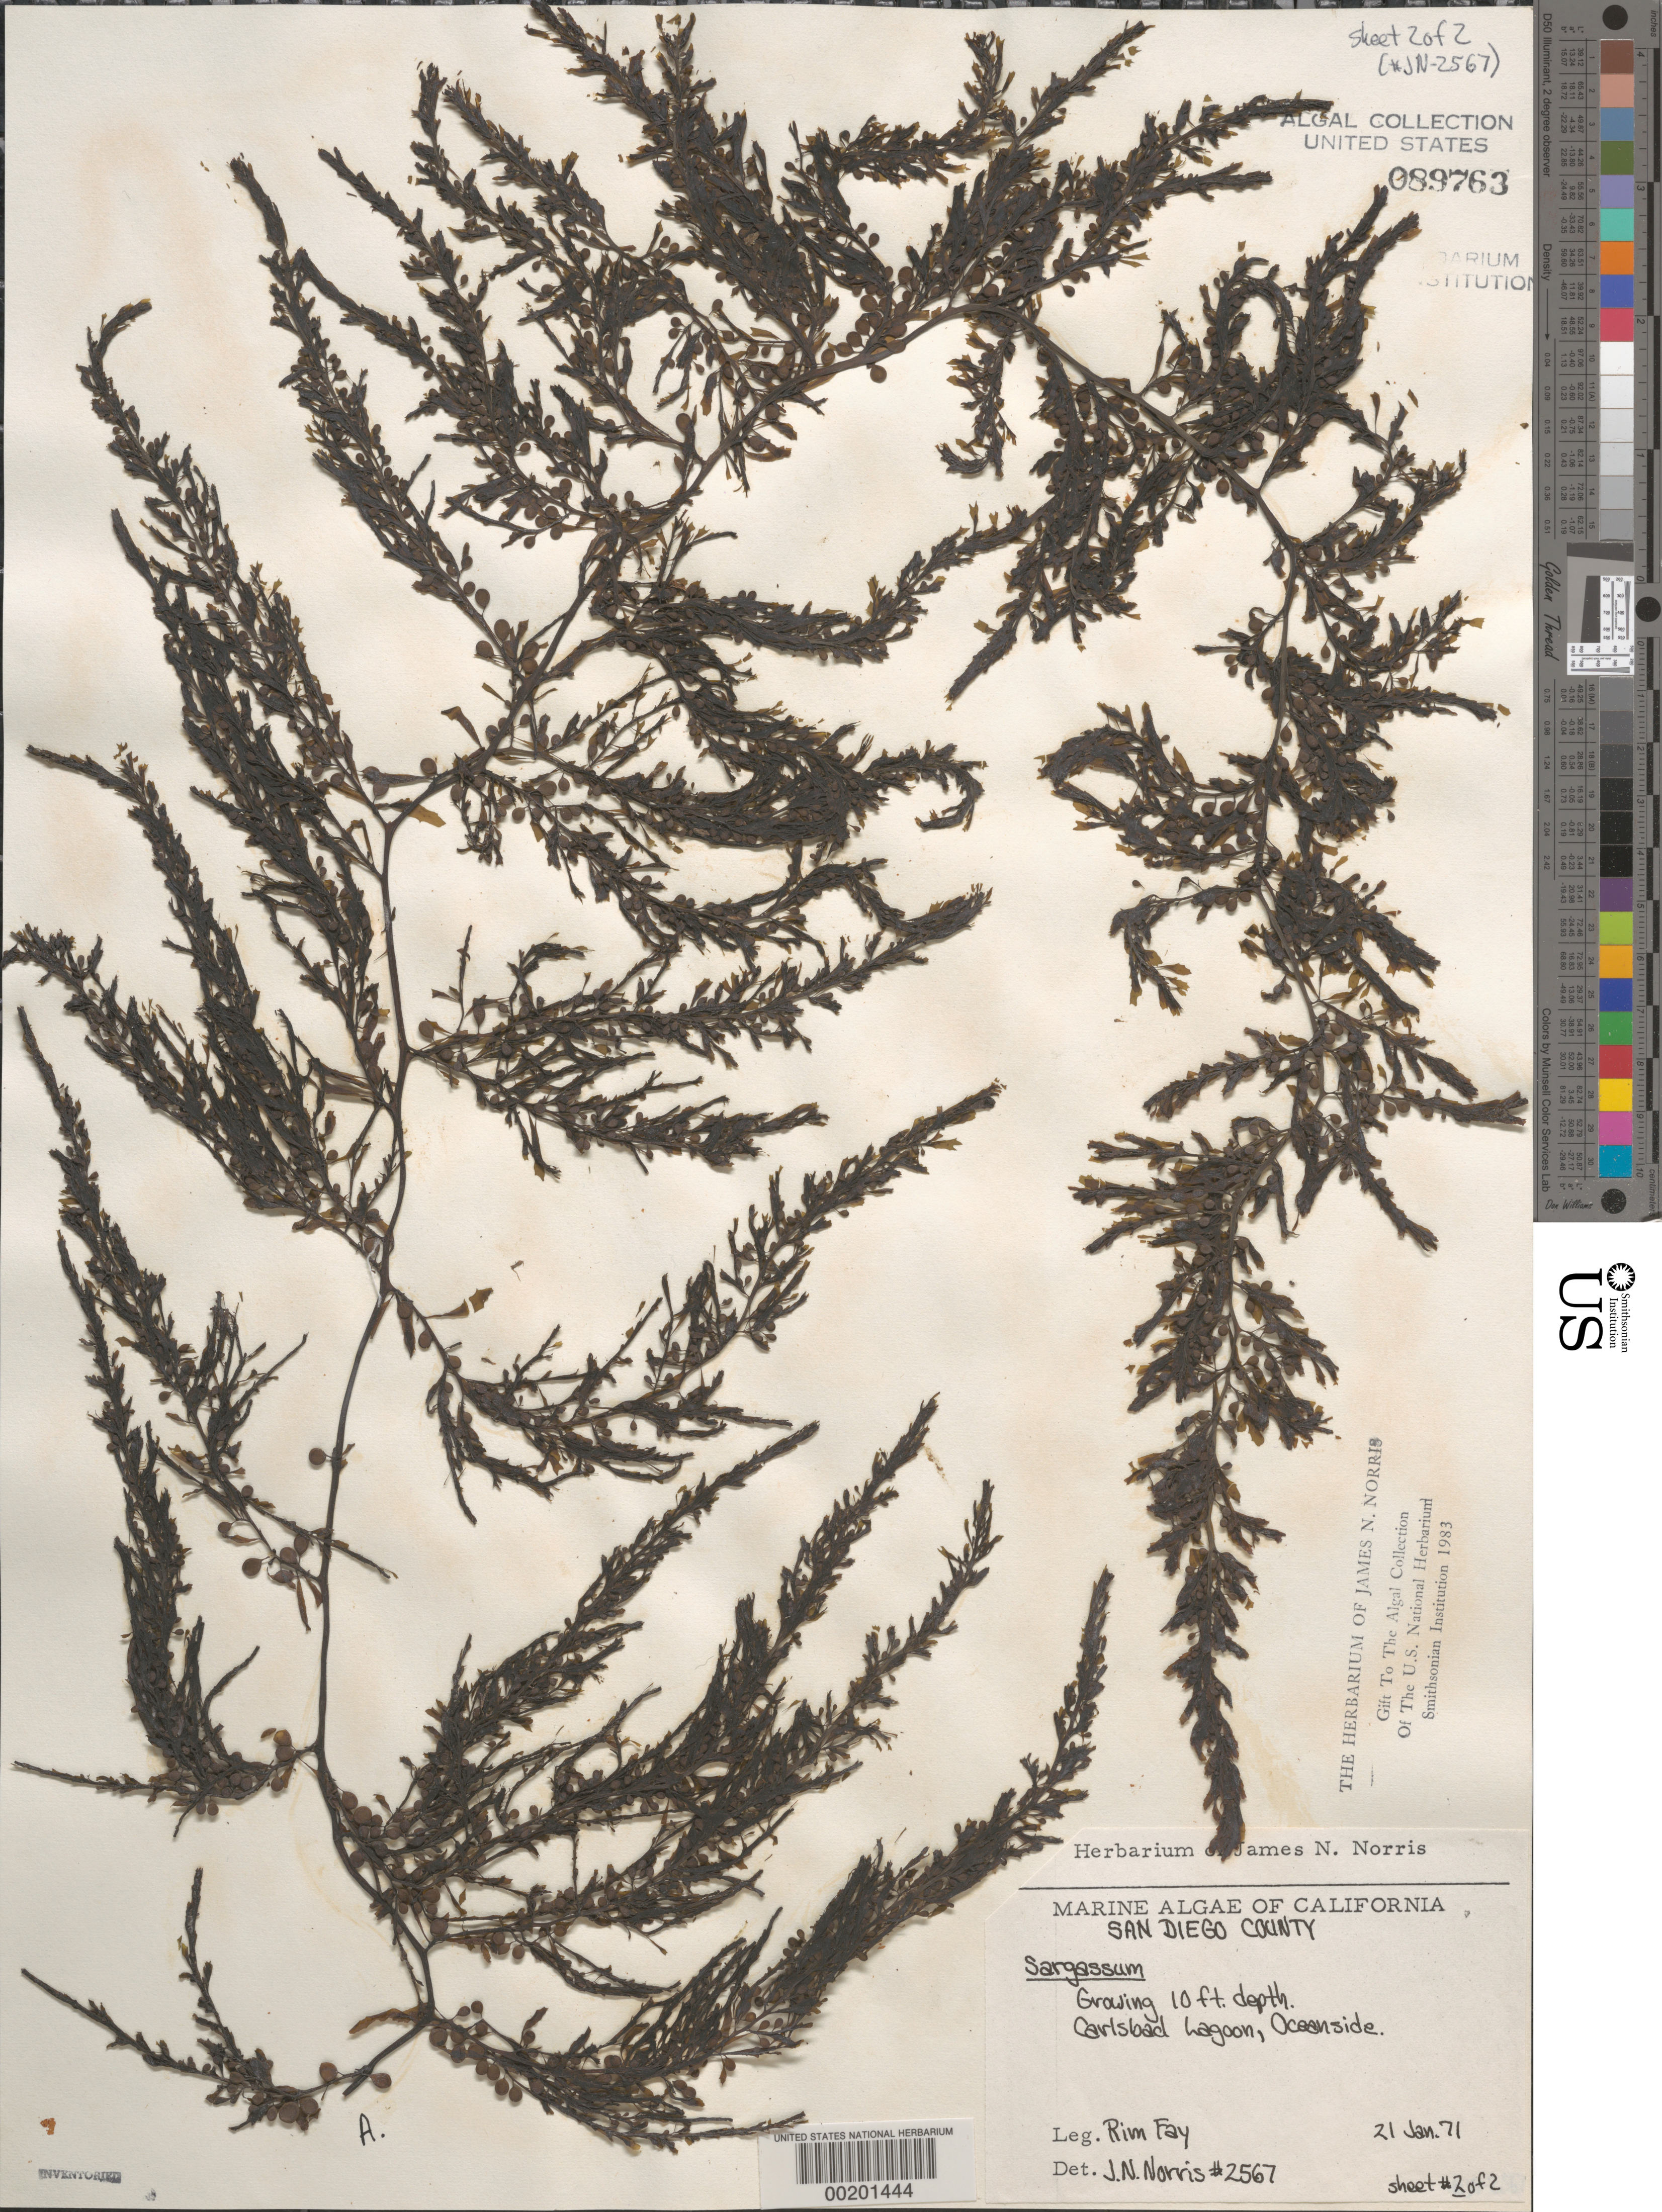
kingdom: Chromista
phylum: Ochrophyta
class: Phaeophyceae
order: Fucales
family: Sargassaceae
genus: Sargassum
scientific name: Sargassum sp.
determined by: Norris, James N.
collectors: R. Fay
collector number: JN-2567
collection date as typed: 21 Jan 1971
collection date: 1971-01-21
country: United States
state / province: California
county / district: San Diego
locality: Carlsbad Lagoon, Oceanside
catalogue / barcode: US 89763